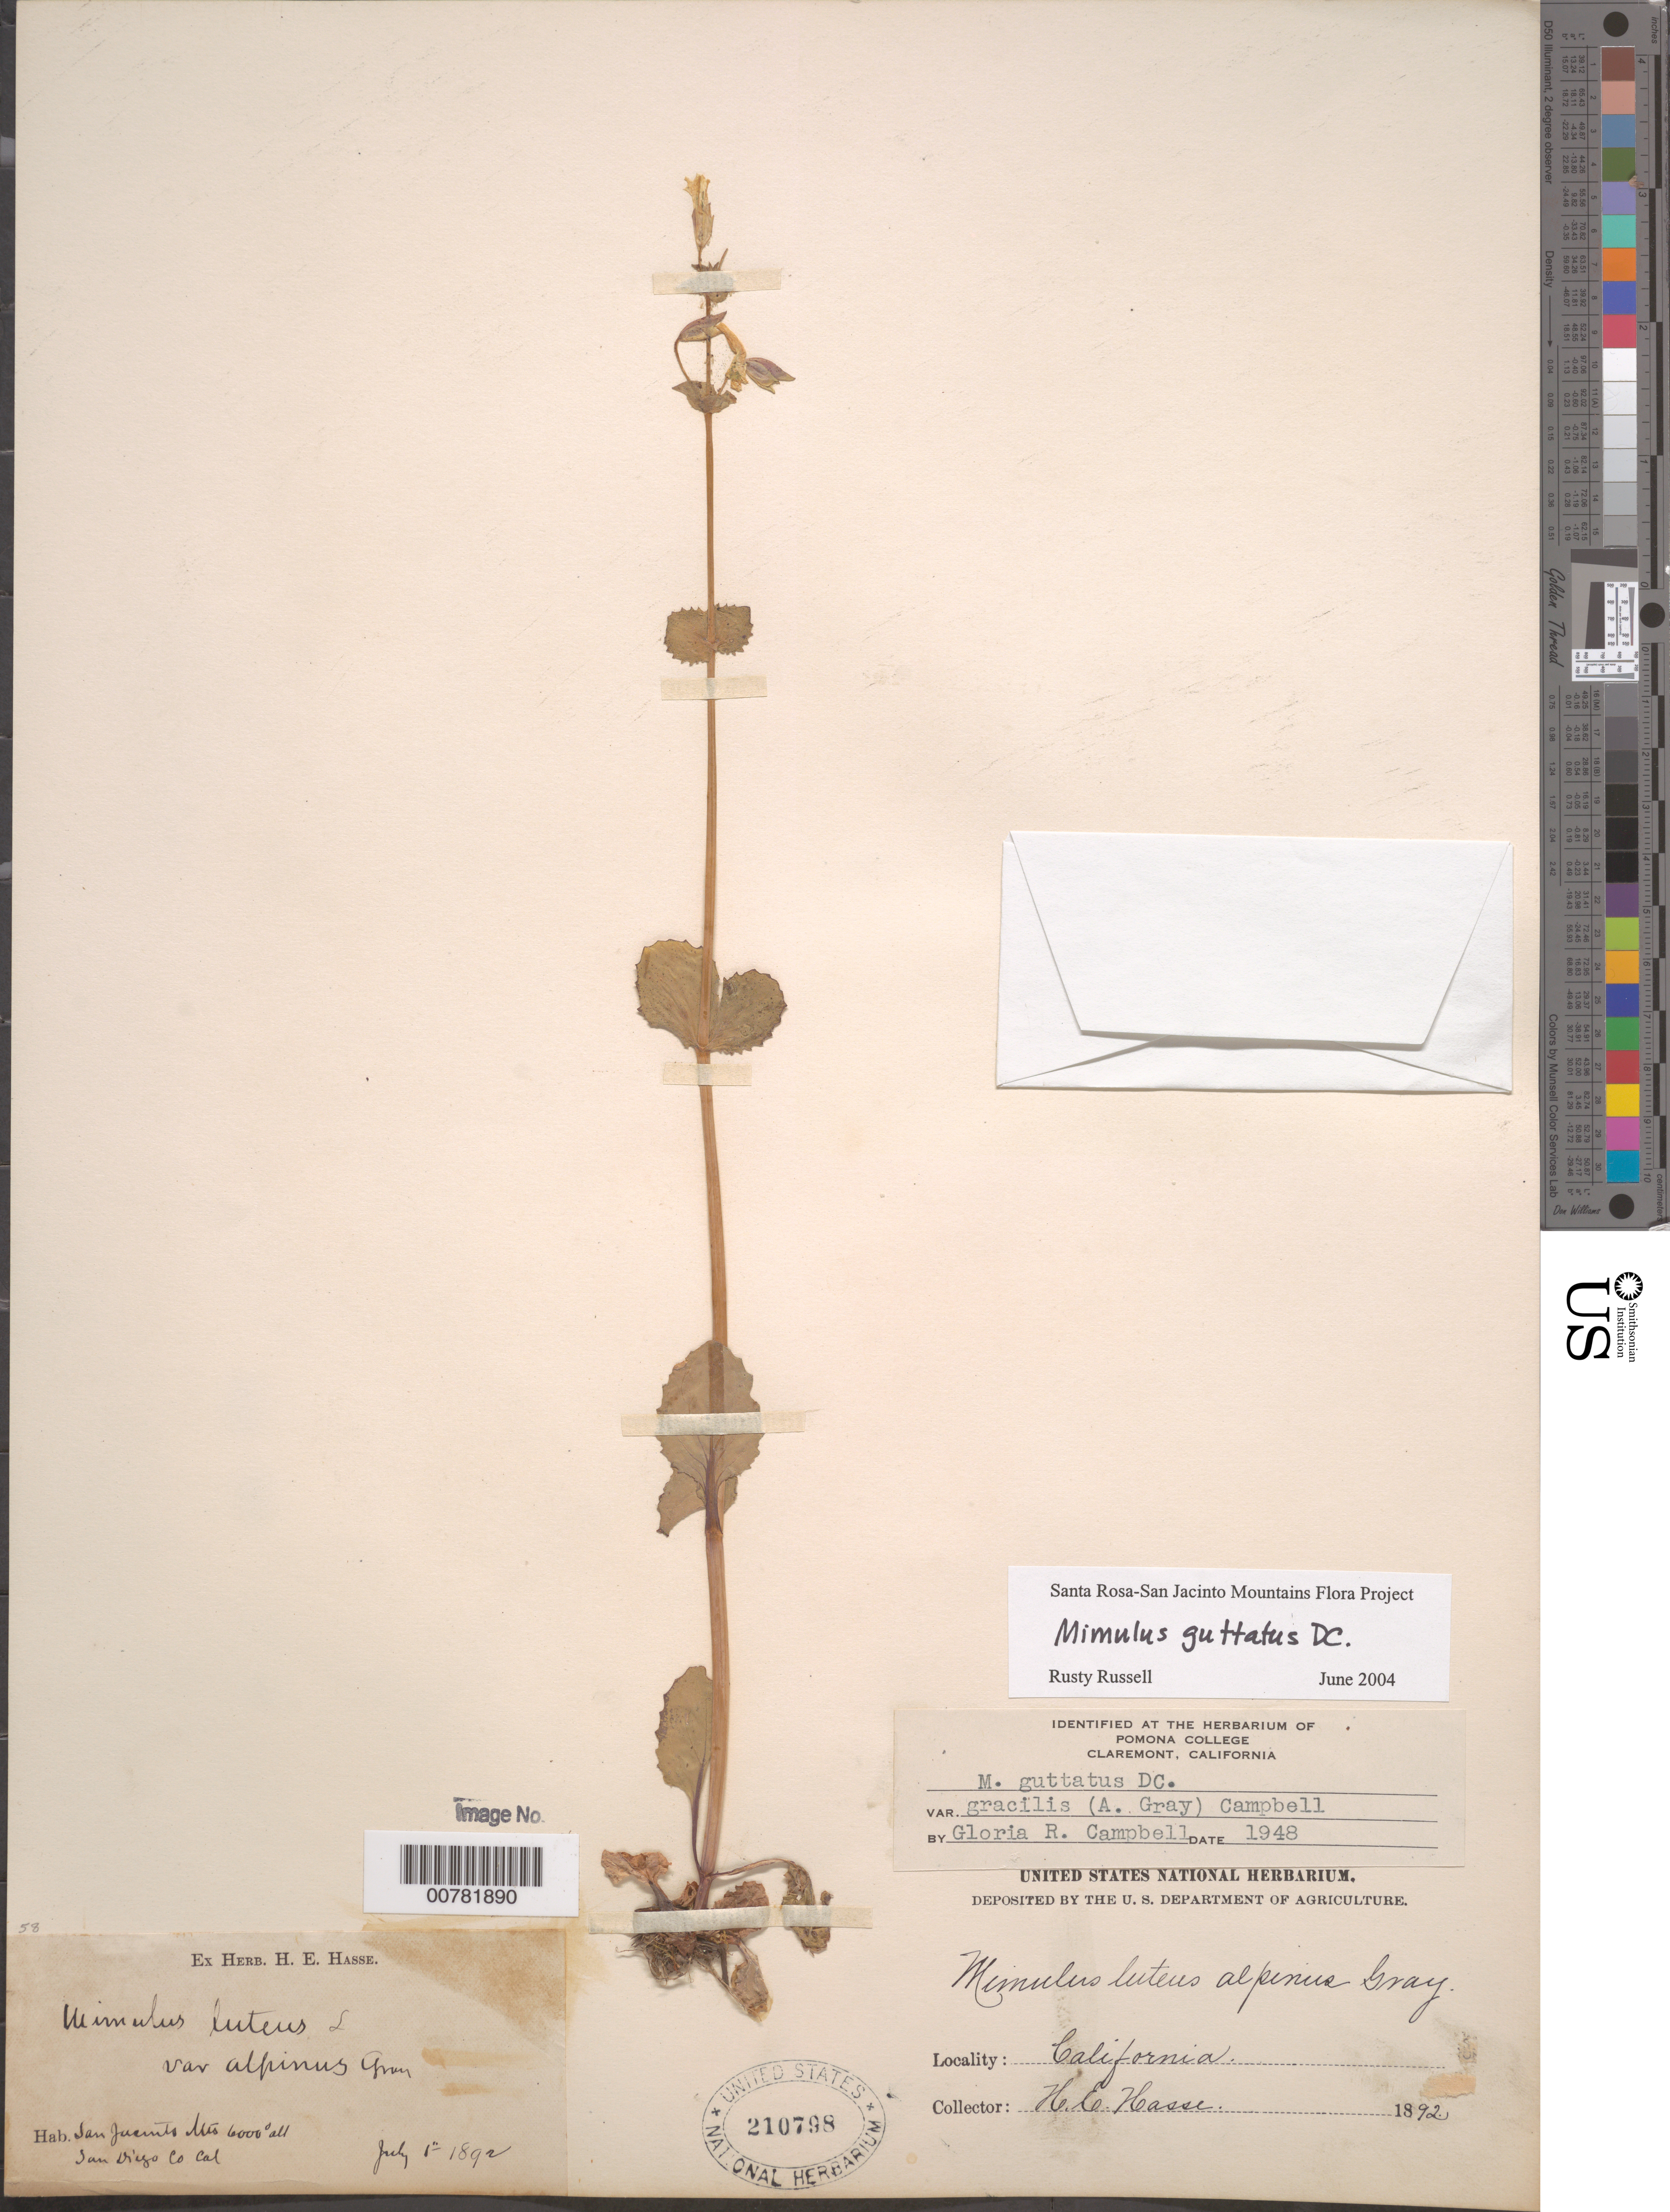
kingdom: Plantae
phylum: Tracheophyta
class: Magnoliopsida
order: Lamiales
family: Phrymaceae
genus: Mimulus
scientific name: Mimulus guttatus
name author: DC.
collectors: H. E. Hasse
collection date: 1892-07-06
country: United States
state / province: California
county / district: Riverside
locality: San Jacinto Mts. San Diego Co.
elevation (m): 1829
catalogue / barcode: US 210798